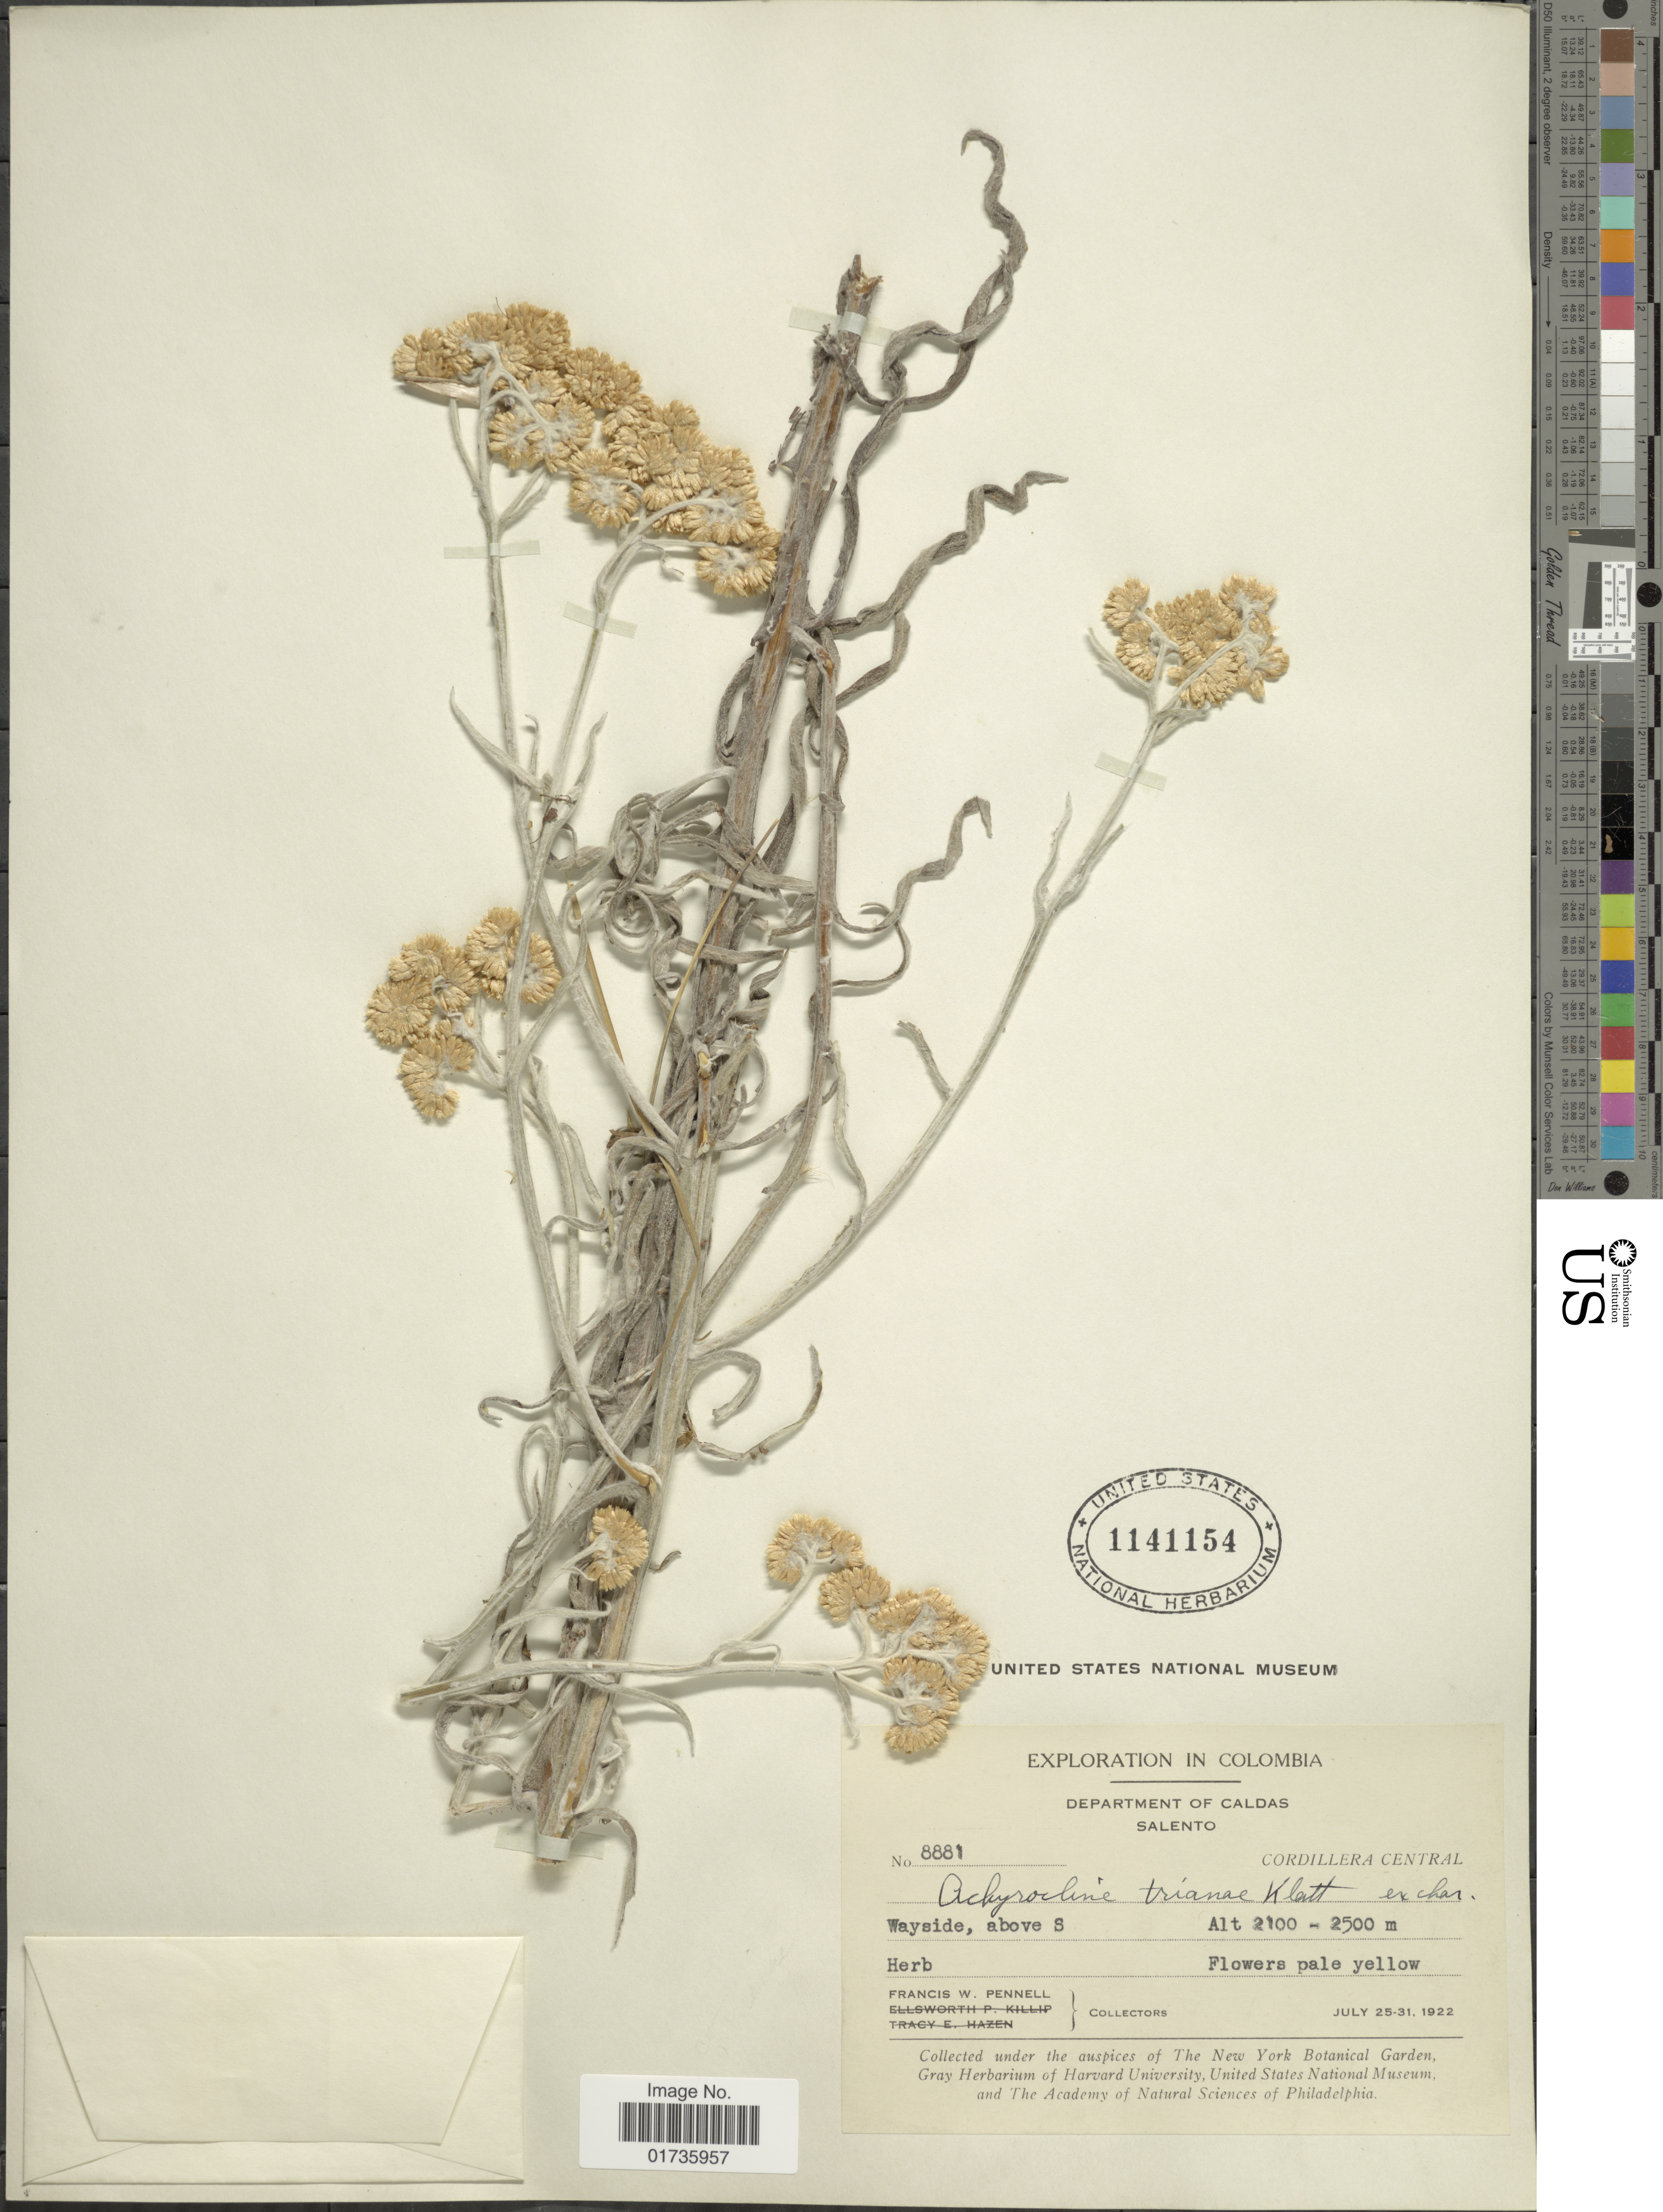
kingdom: Plantae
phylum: Tracheophyta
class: Magnoliopsida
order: Asterales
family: Asteraceae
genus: Achyrocline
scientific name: Achyrocline trianae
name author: Klatt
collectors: F. W. Pennell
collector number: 8881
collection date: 1922-07-25/1922-07-31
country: Colombia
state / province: Caldas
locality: Department of Caldas, Salento, Cordillera Central, Wayside, above S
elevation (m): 2100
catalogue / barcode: US 1141154